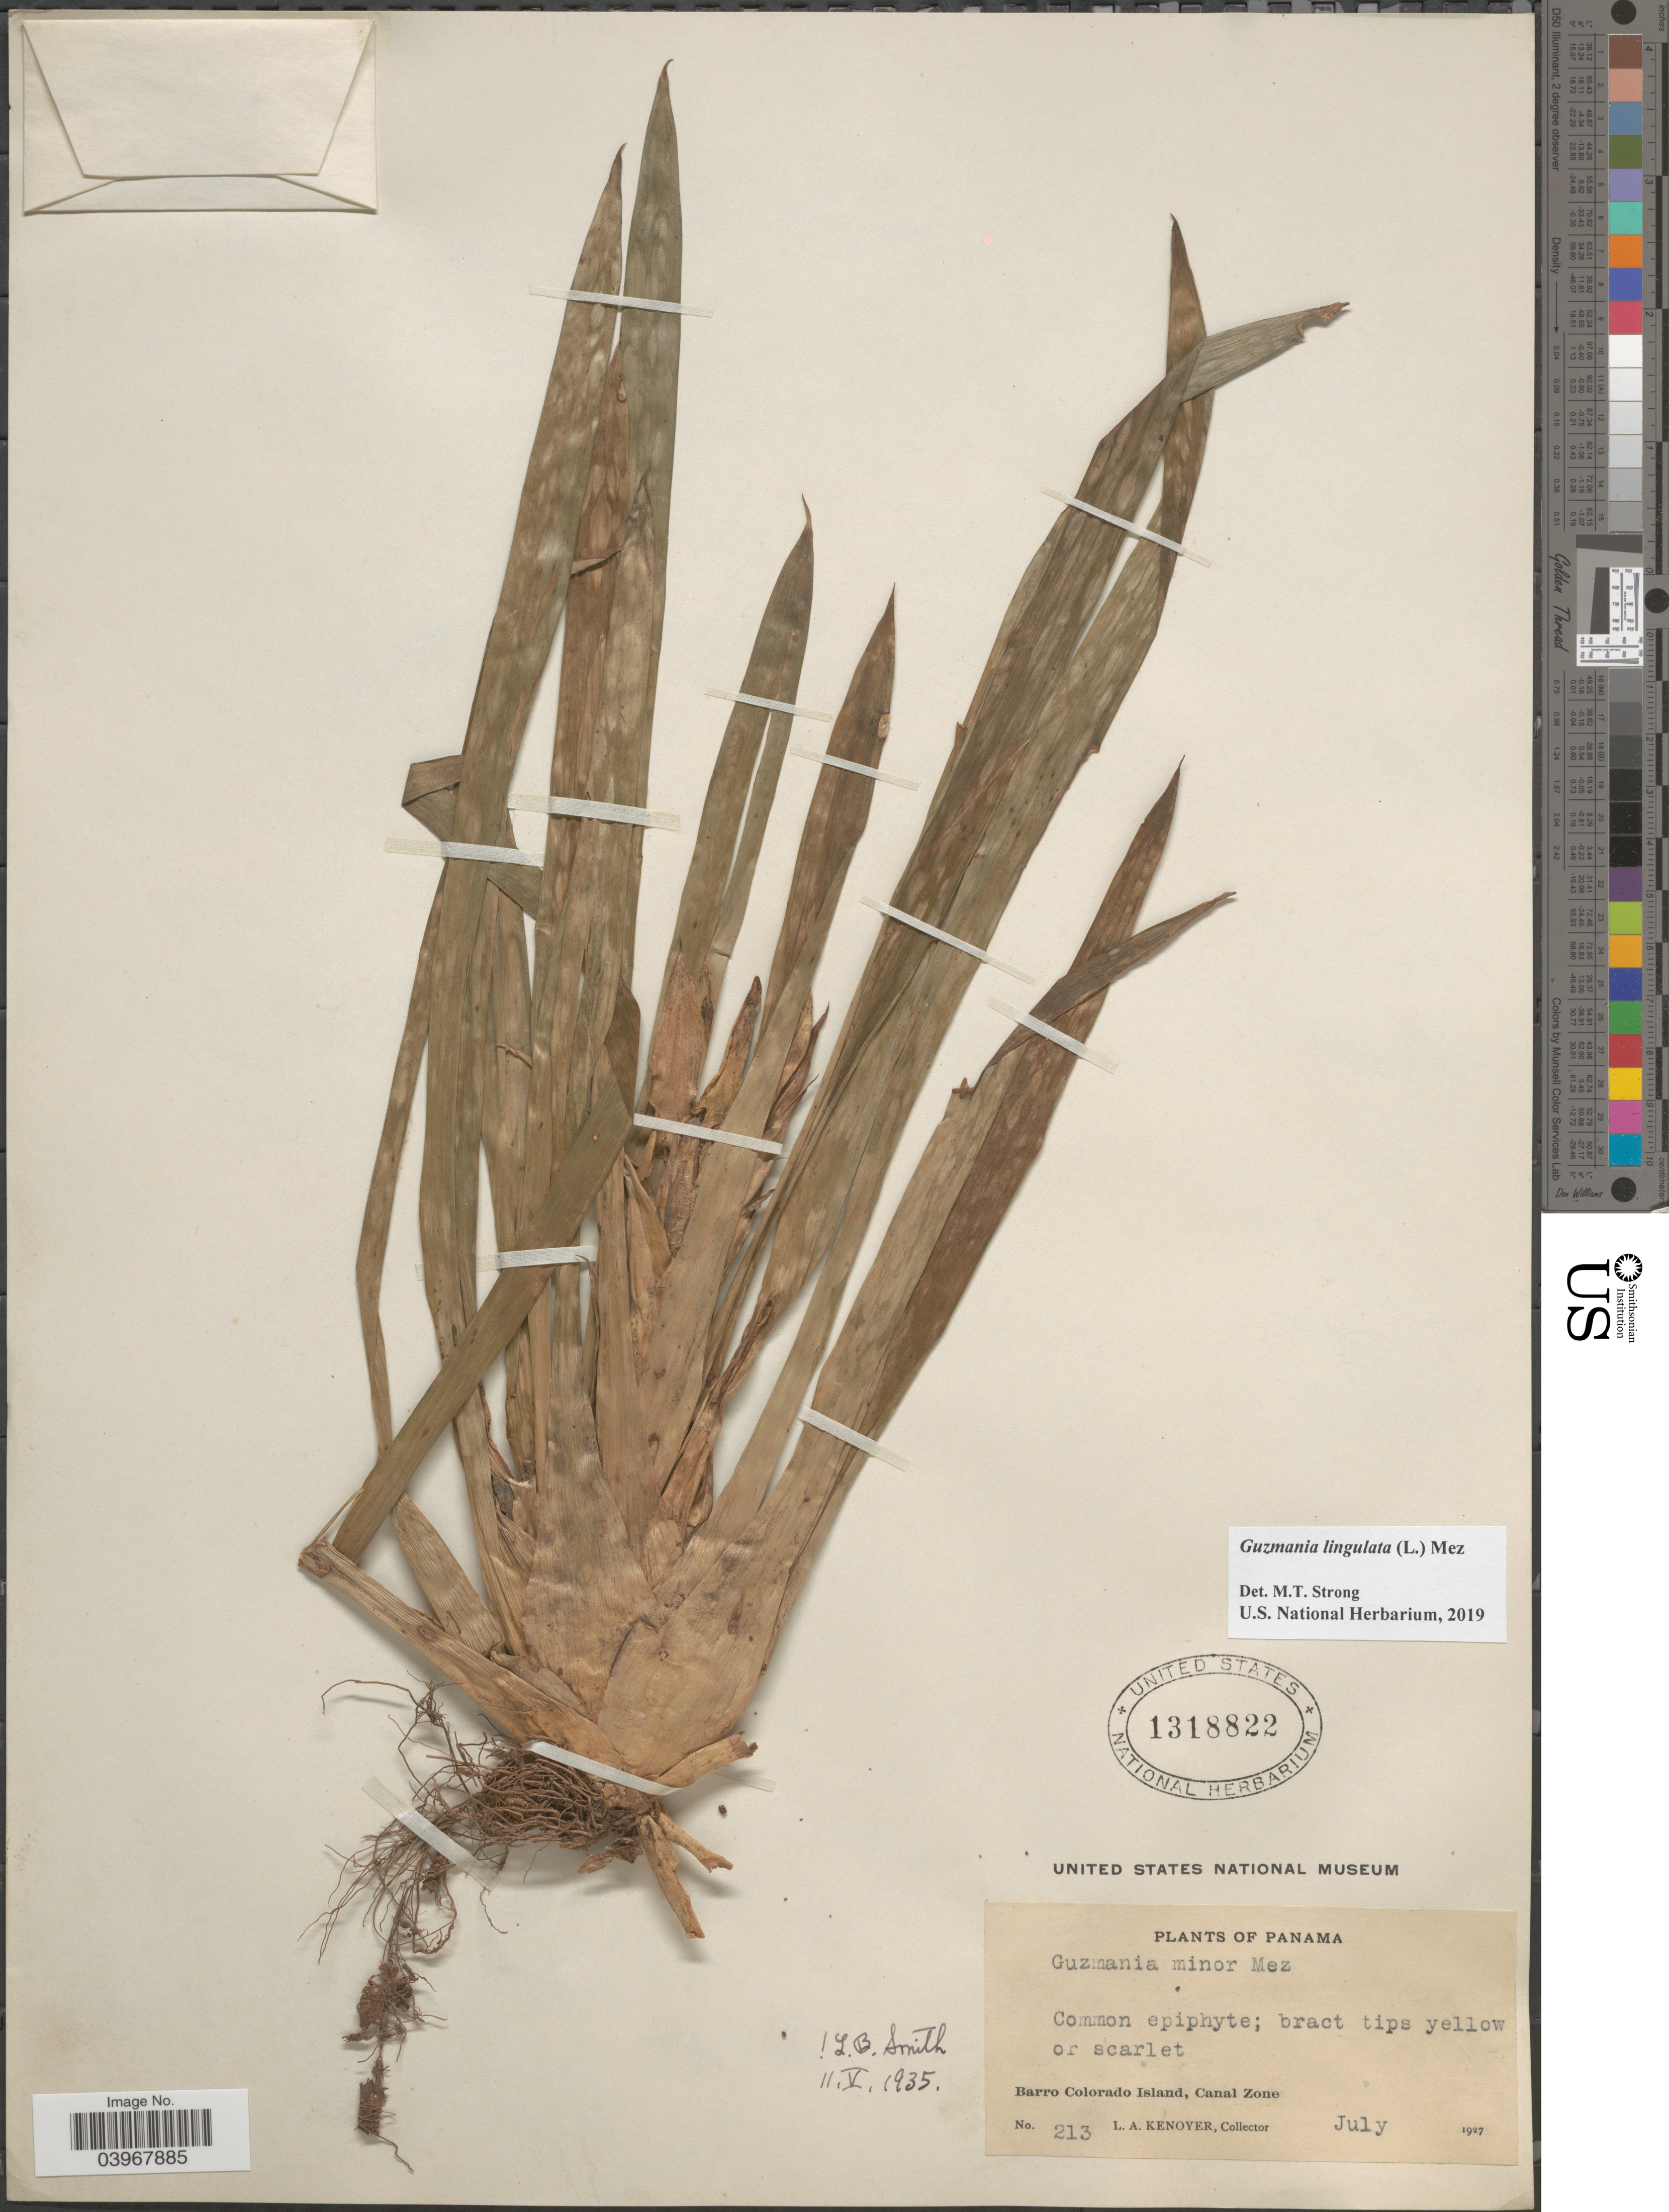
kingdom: Plantae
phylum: Tracheophyta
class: Liliopsida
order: Poales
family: Bromeliaceae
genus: Guzmania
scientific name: Guzmania lingulata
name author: (L.) Mez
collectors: L. A. Kenoyer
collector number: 213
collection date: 1927-07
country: Panama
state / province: Panamá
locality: Barro Colorado Island, Canal Zone.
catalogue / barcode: US 1318822